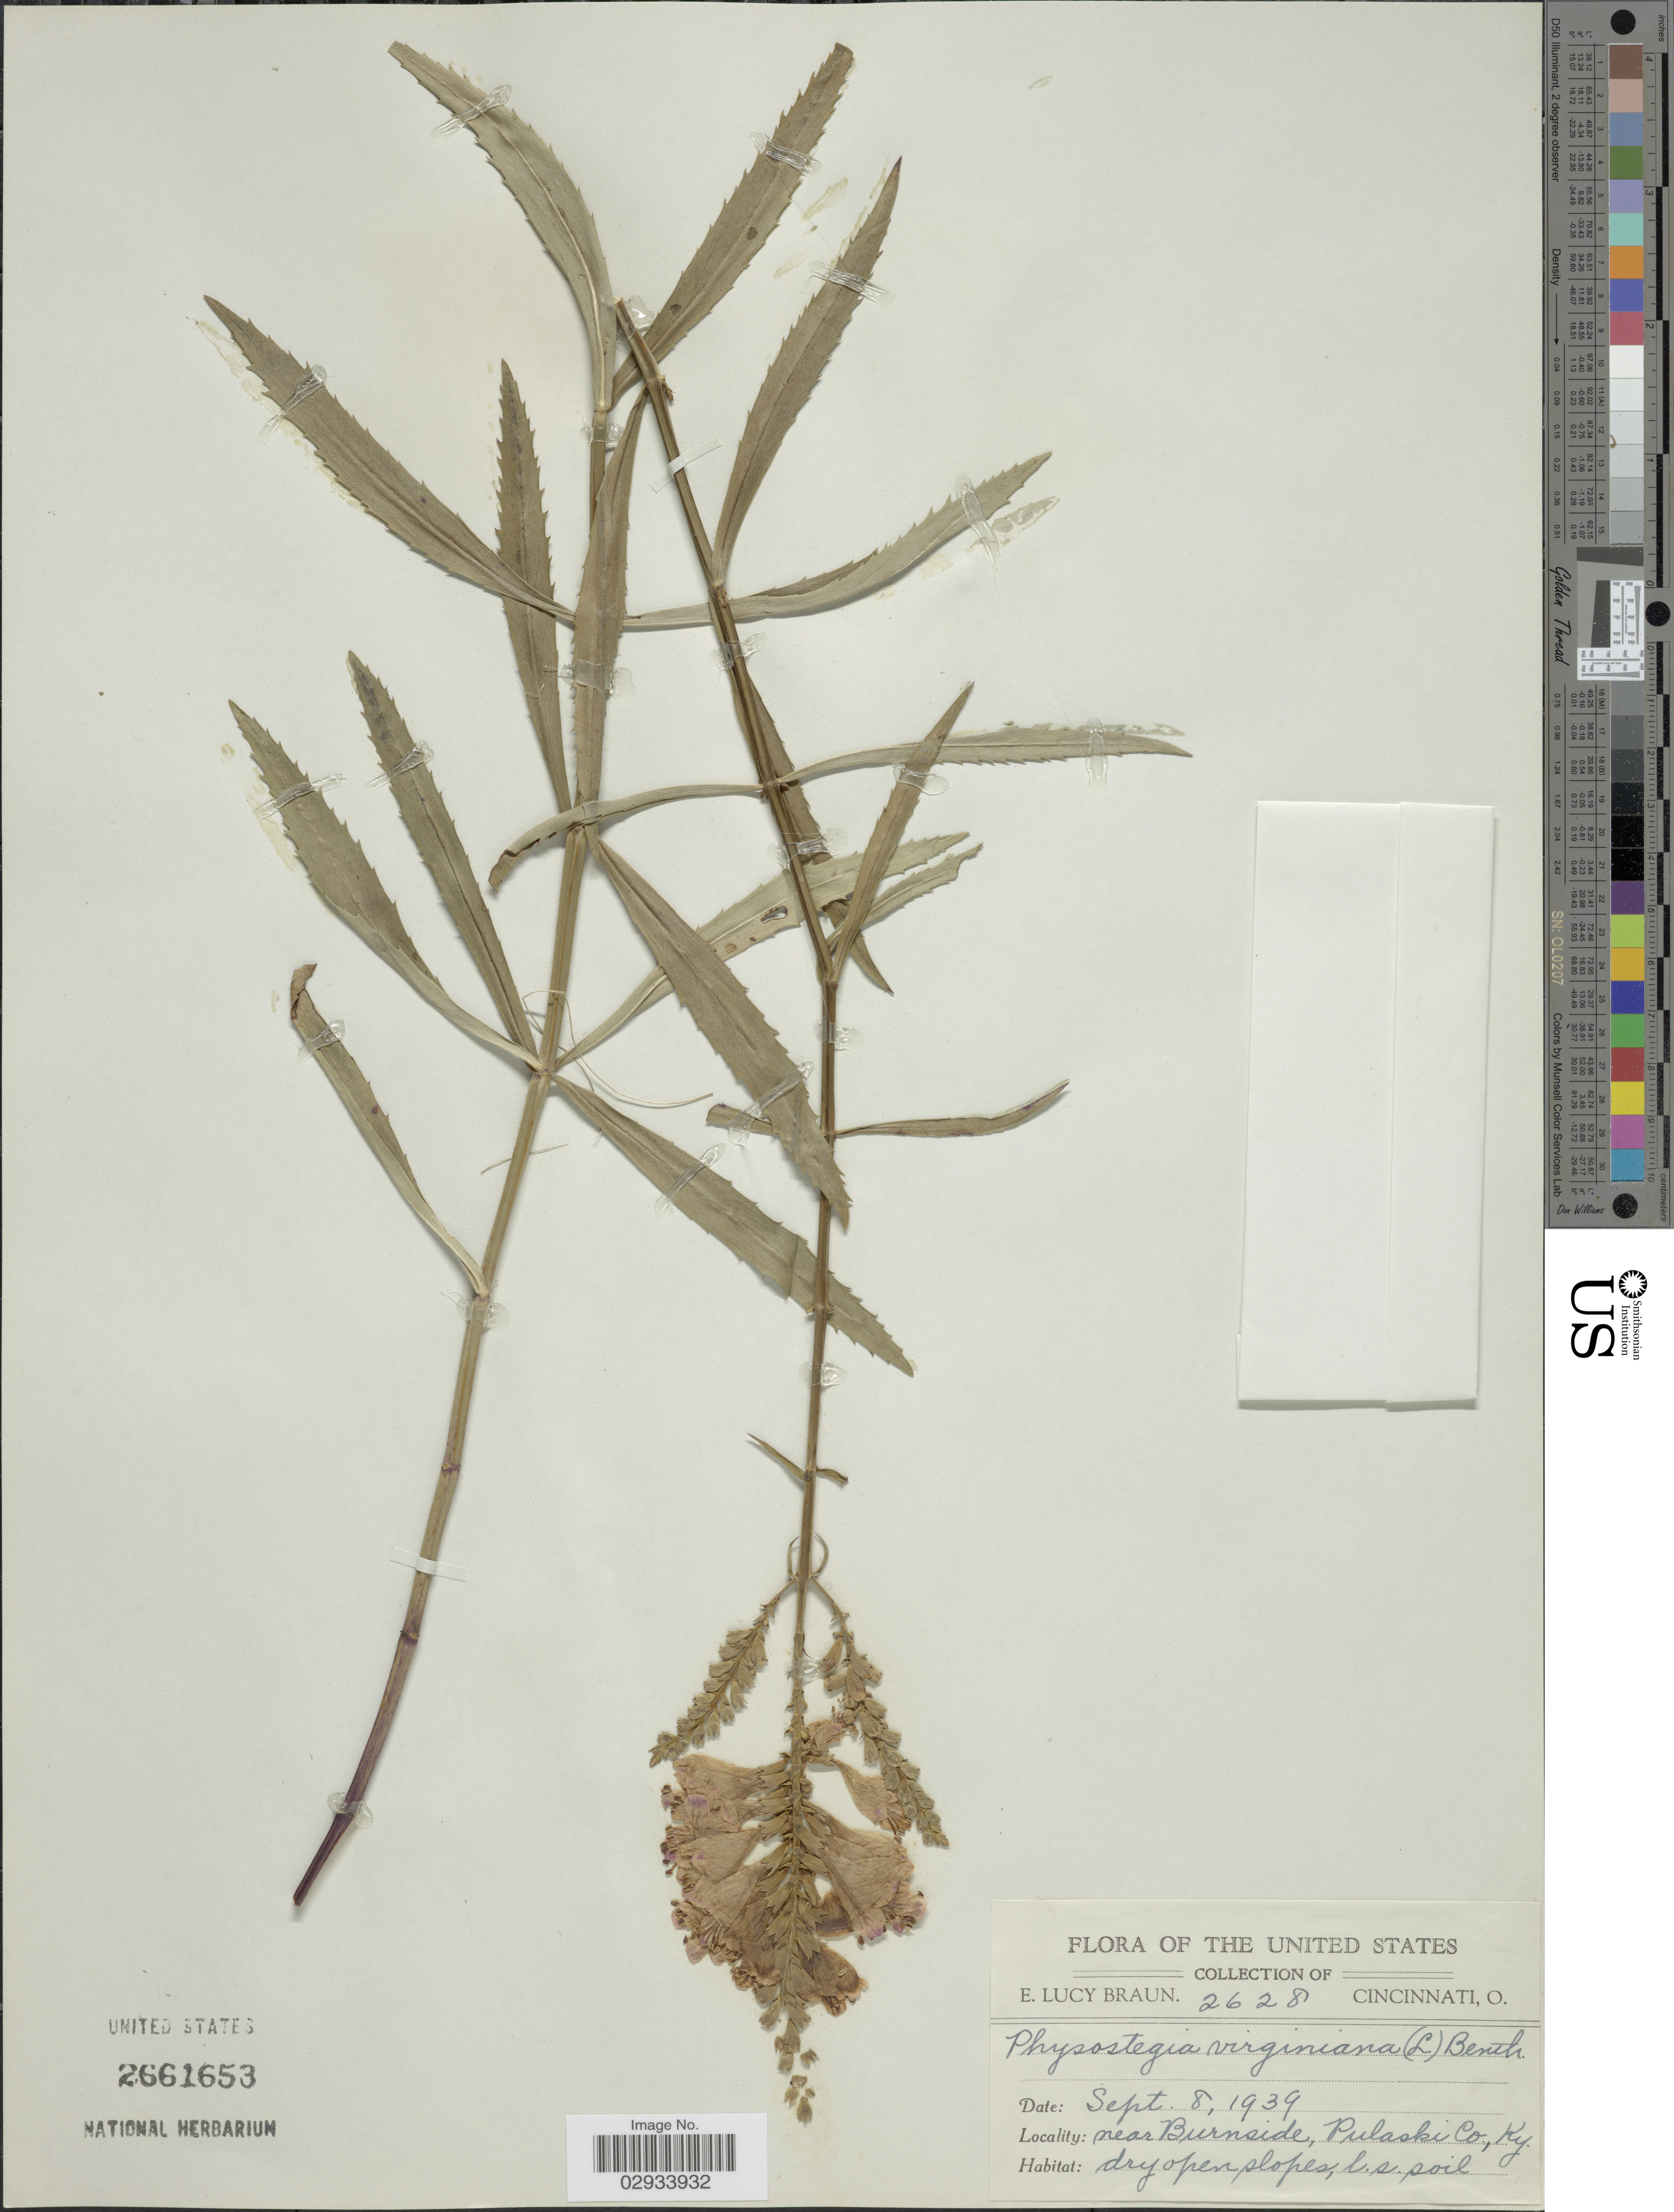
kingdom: Plantae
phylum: Tracheophyta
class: Magnoliopsida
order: Lamiales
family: Lamiaceae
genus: Physostegia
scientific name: Physostegia virginiana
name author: (L.) Benth.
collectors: E. L. Braun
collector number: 2628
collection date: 1939-09-08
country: United States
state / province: Kentucky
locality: Near Burnside, Pulaski Co., Ky.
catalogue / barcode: US 2661653